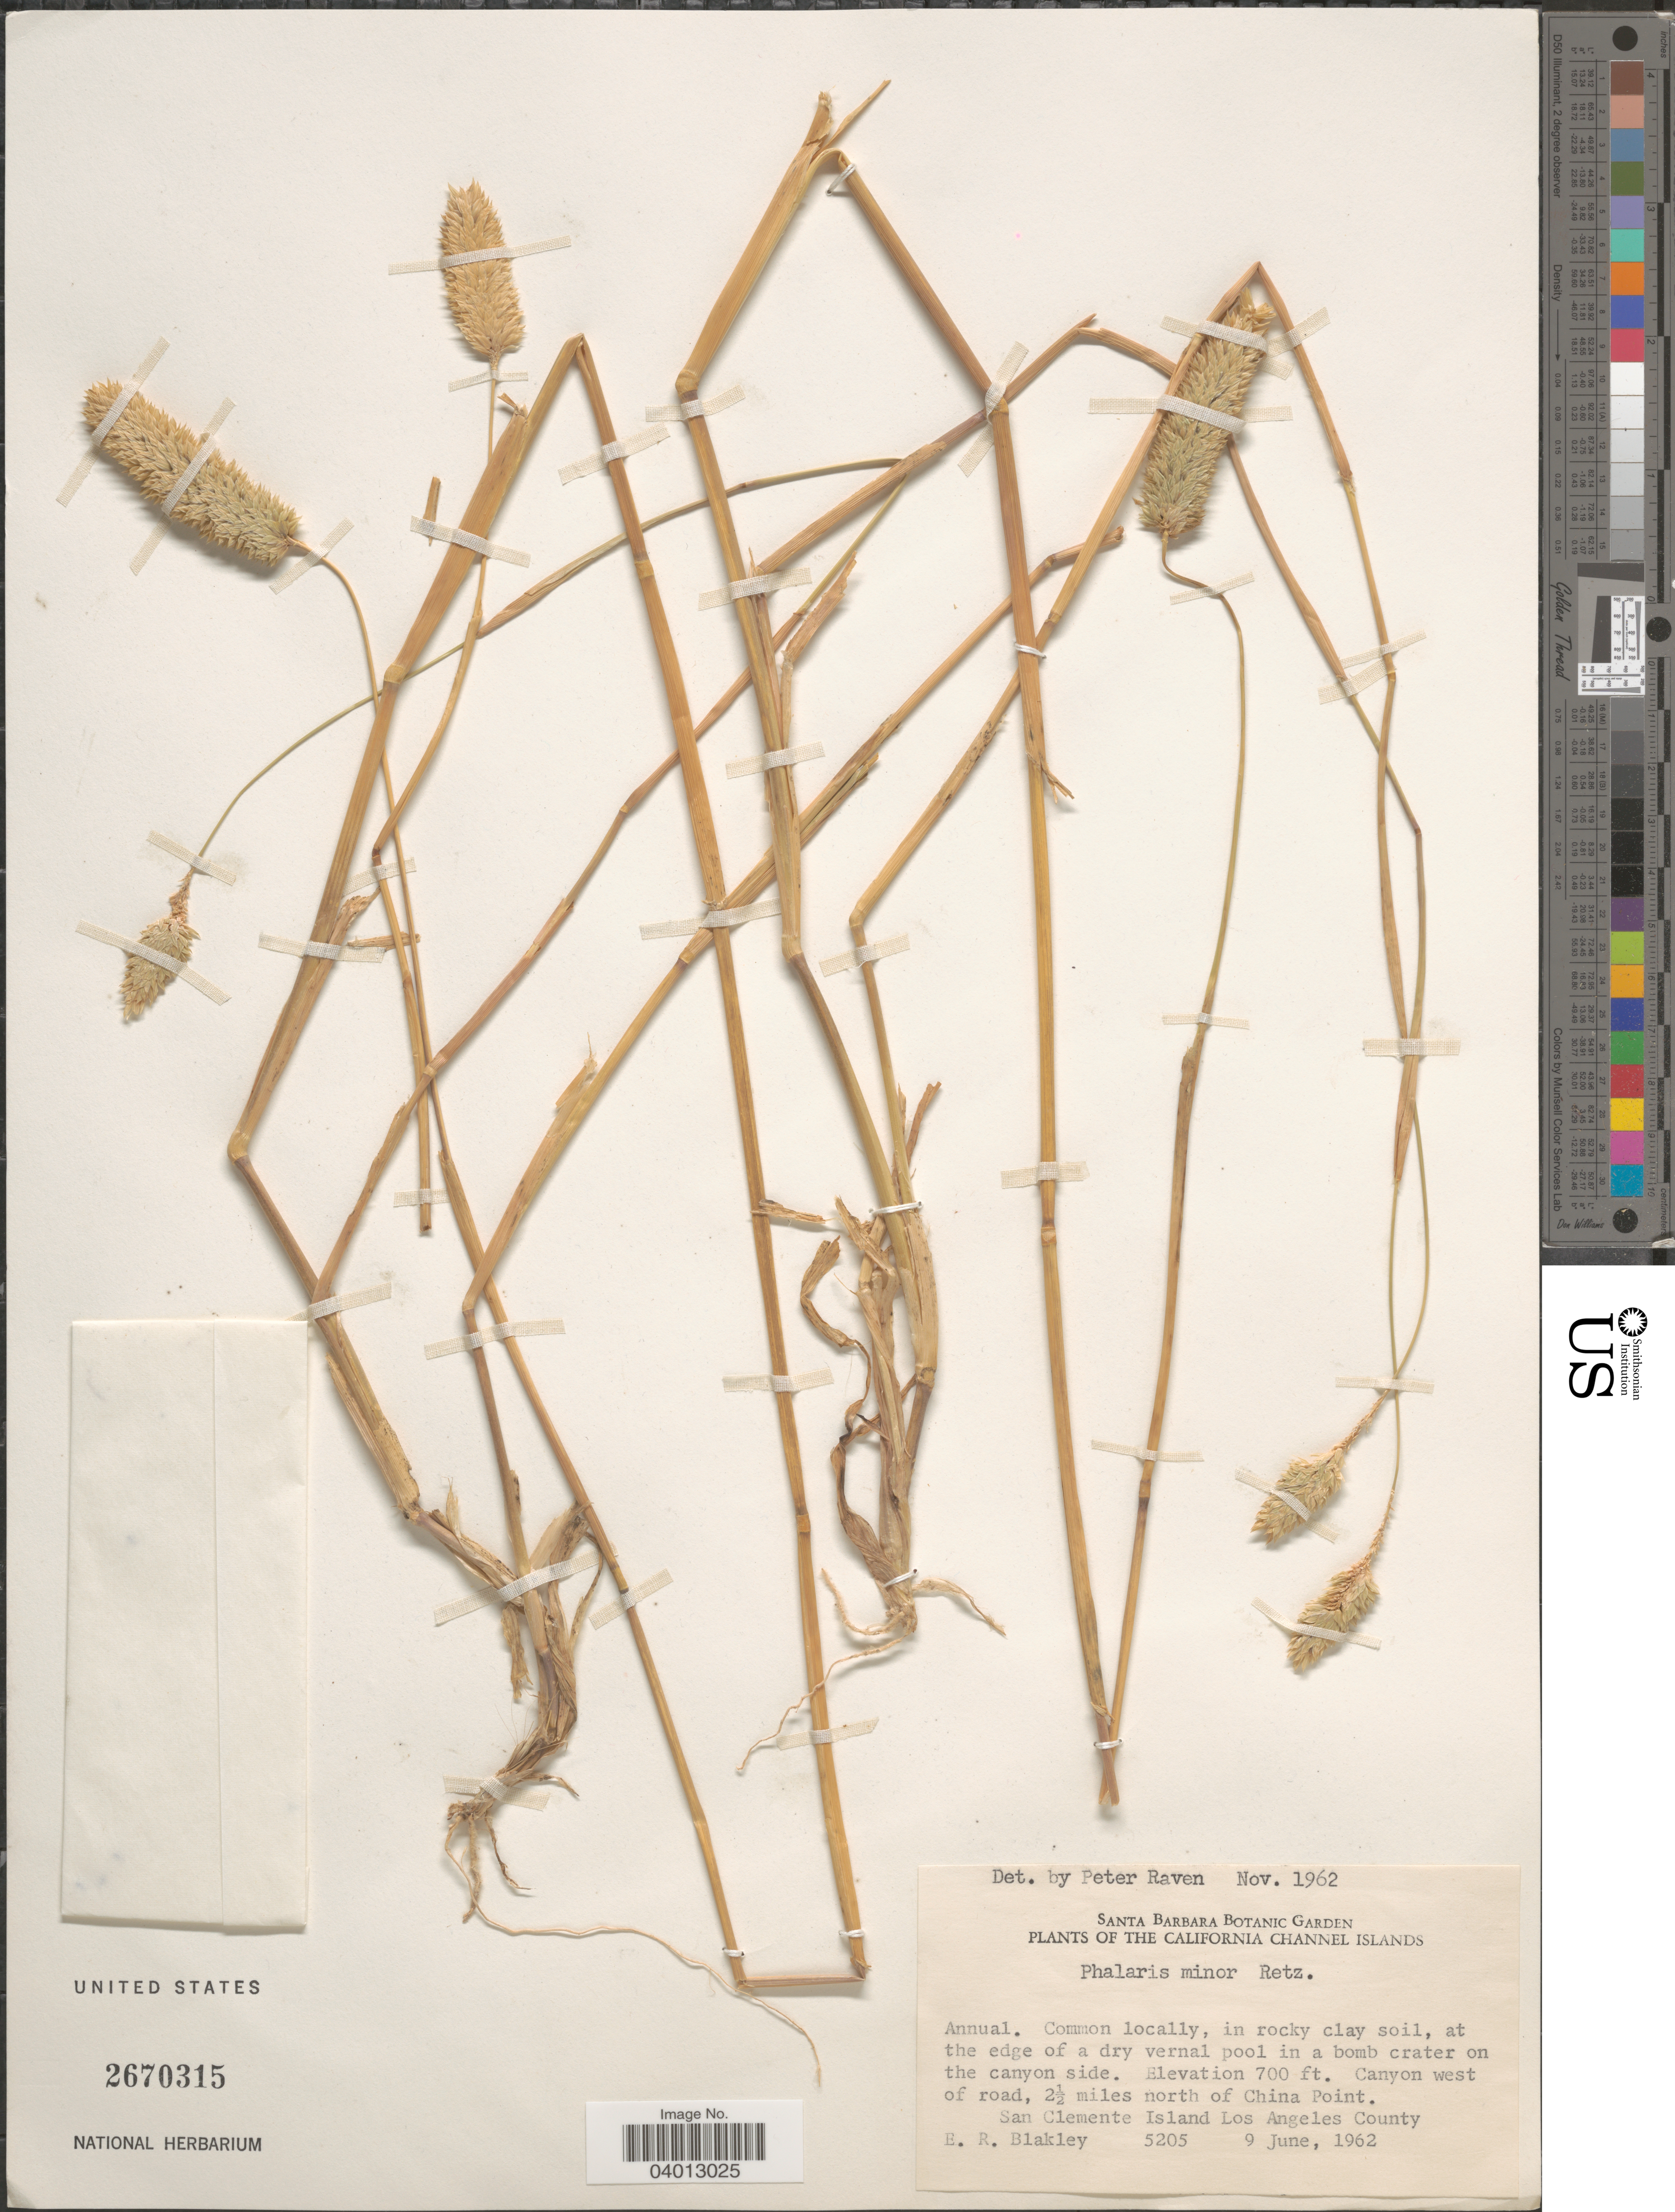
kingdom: Plantae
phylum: Tracheophyta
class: Liliopsida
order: Poales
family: Poaceae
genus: Phalaris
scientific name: Phalaris minor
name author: Retz.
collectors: E. R. Blakley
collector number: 5205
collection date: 1962-06-09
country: United States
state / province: California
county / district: Los Angeles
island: San Clemente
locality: The California Channel Islands. Canyon west of road, 2½ miles north of China Point. San Clemente Island Los Angeles County.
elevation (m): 213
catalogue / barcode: US 2670315